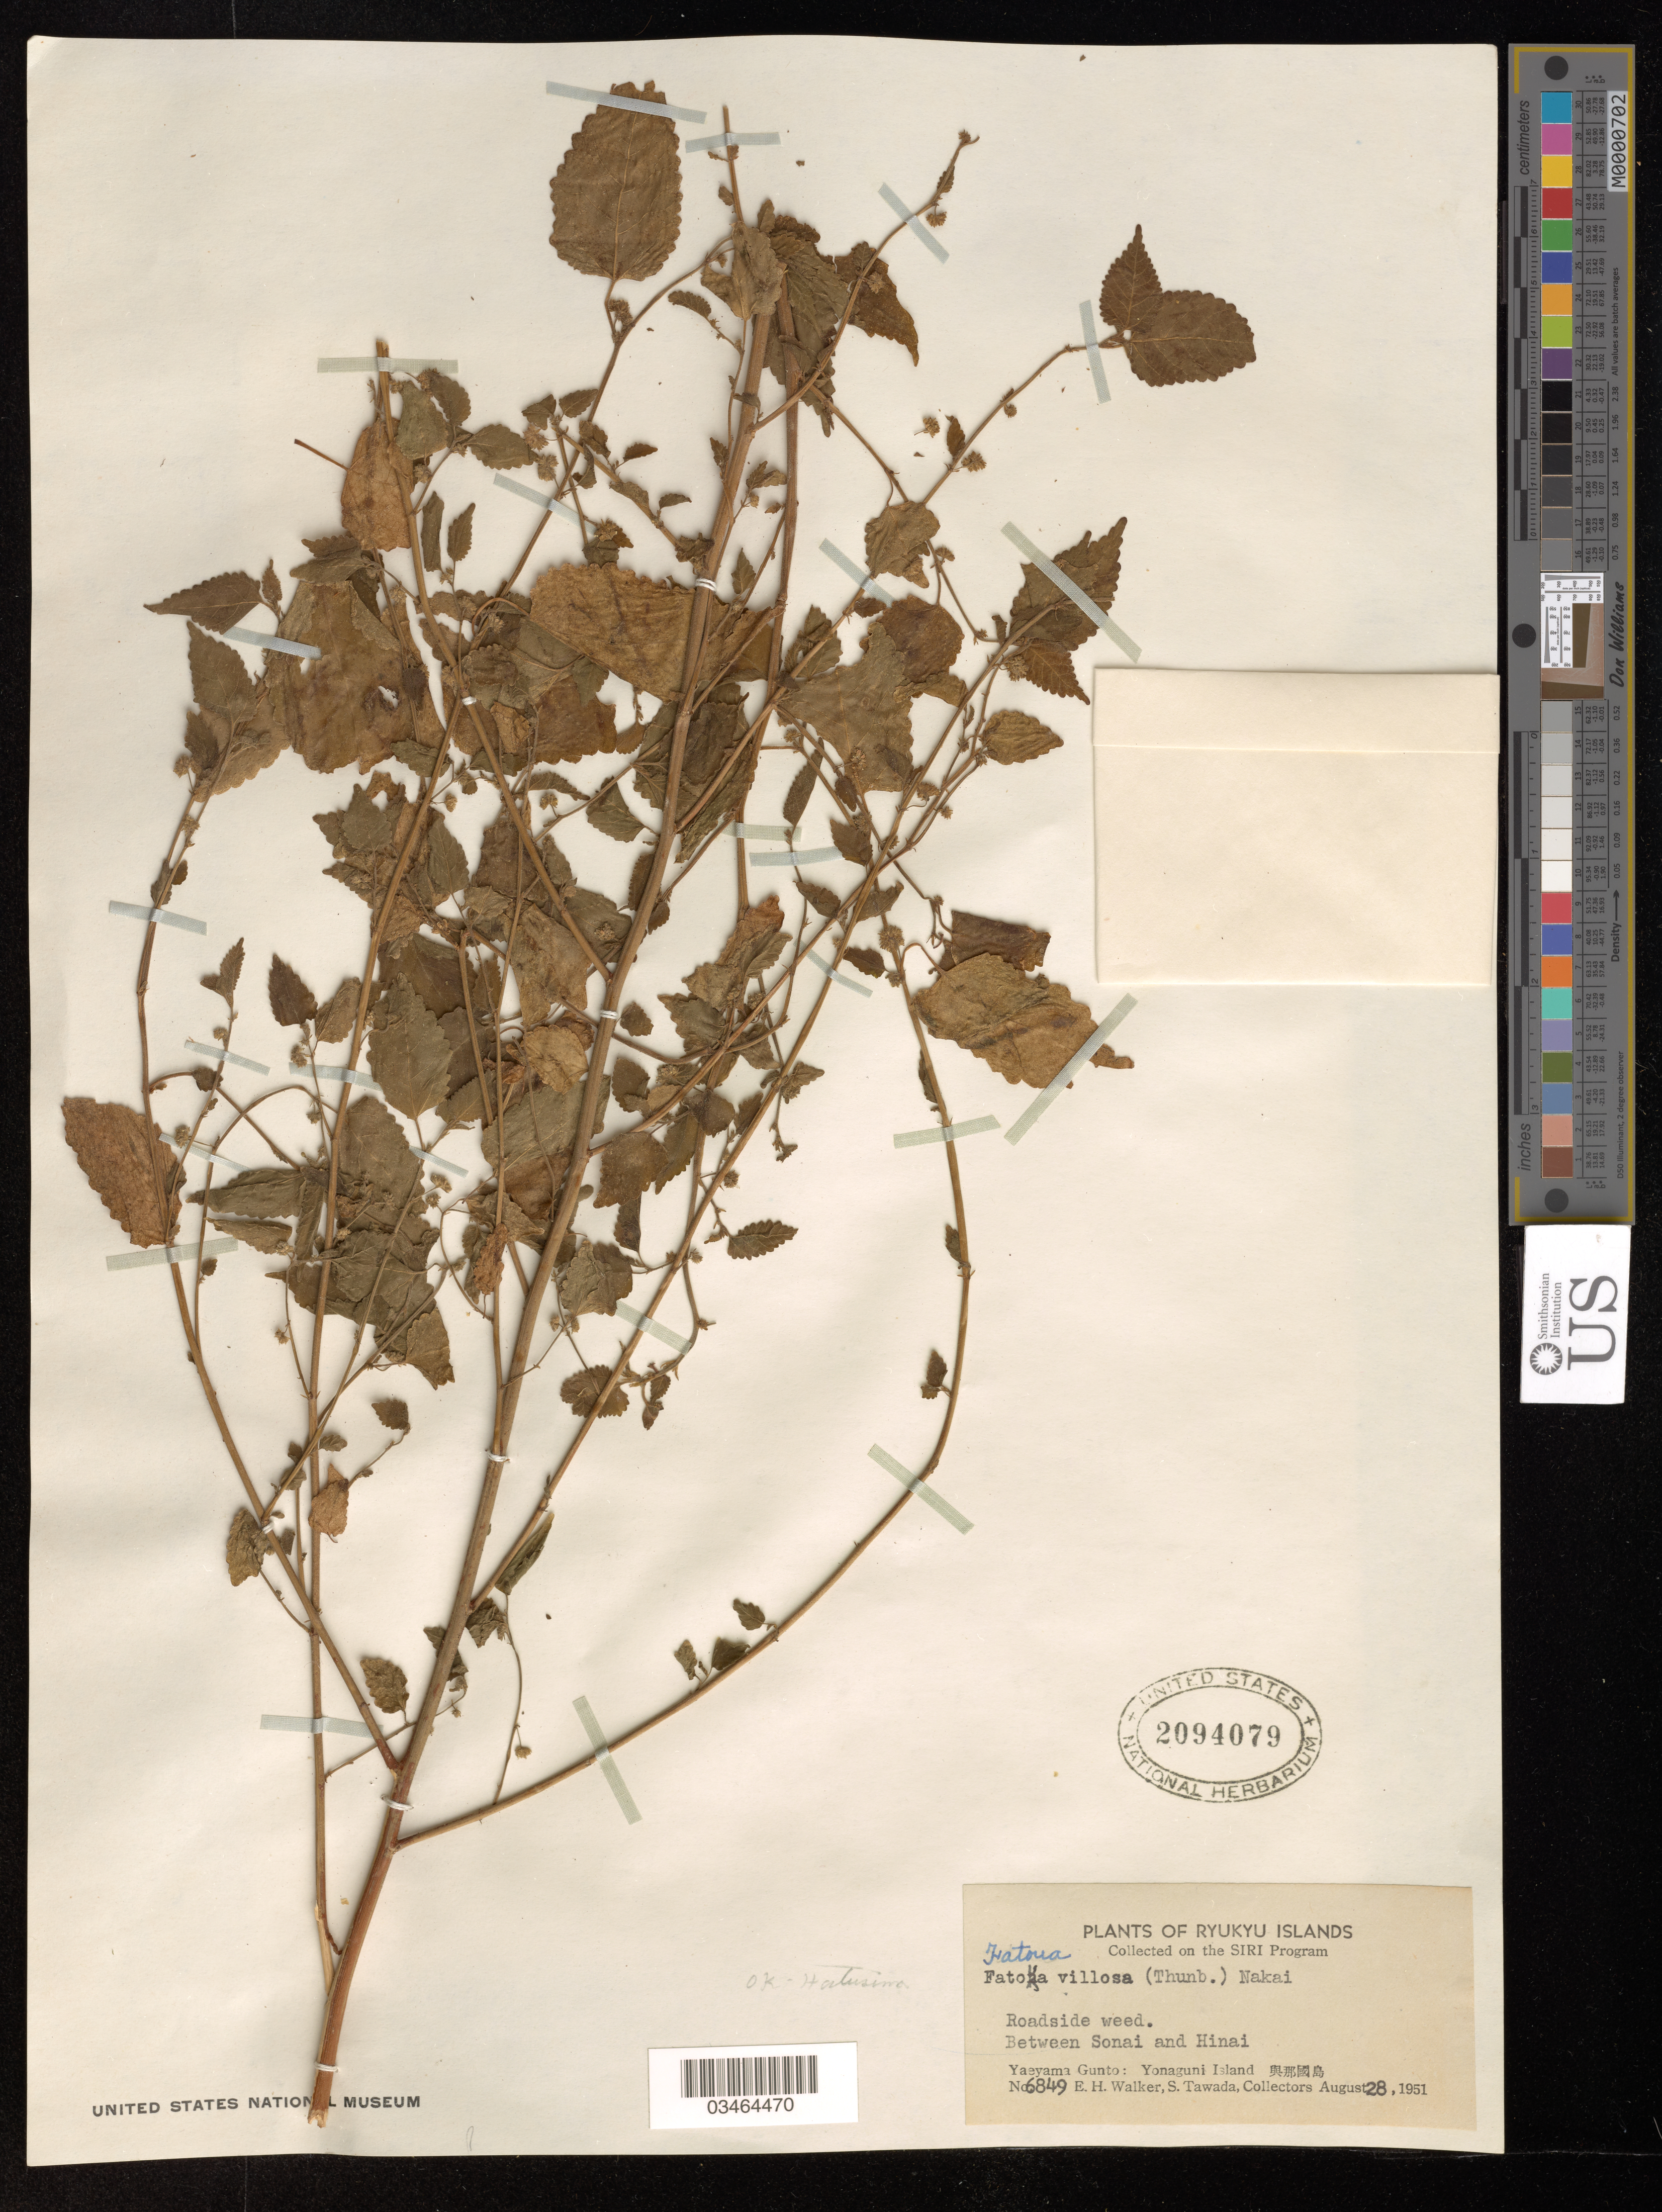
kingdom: Plantae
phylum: Tracheophyta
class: Magnoliopsida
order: Rosales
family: Moraceae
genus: Fatoua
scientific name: Fatoua villosa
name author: (Thunb.) Nakai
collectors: S. Tawada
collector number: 6849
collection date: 1951-08-28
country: Japan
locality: Ryukyu Islands. Between Sonai and Hinai. Yaeyama GuntoL Yonaguni Island.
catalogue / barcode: US 2094079